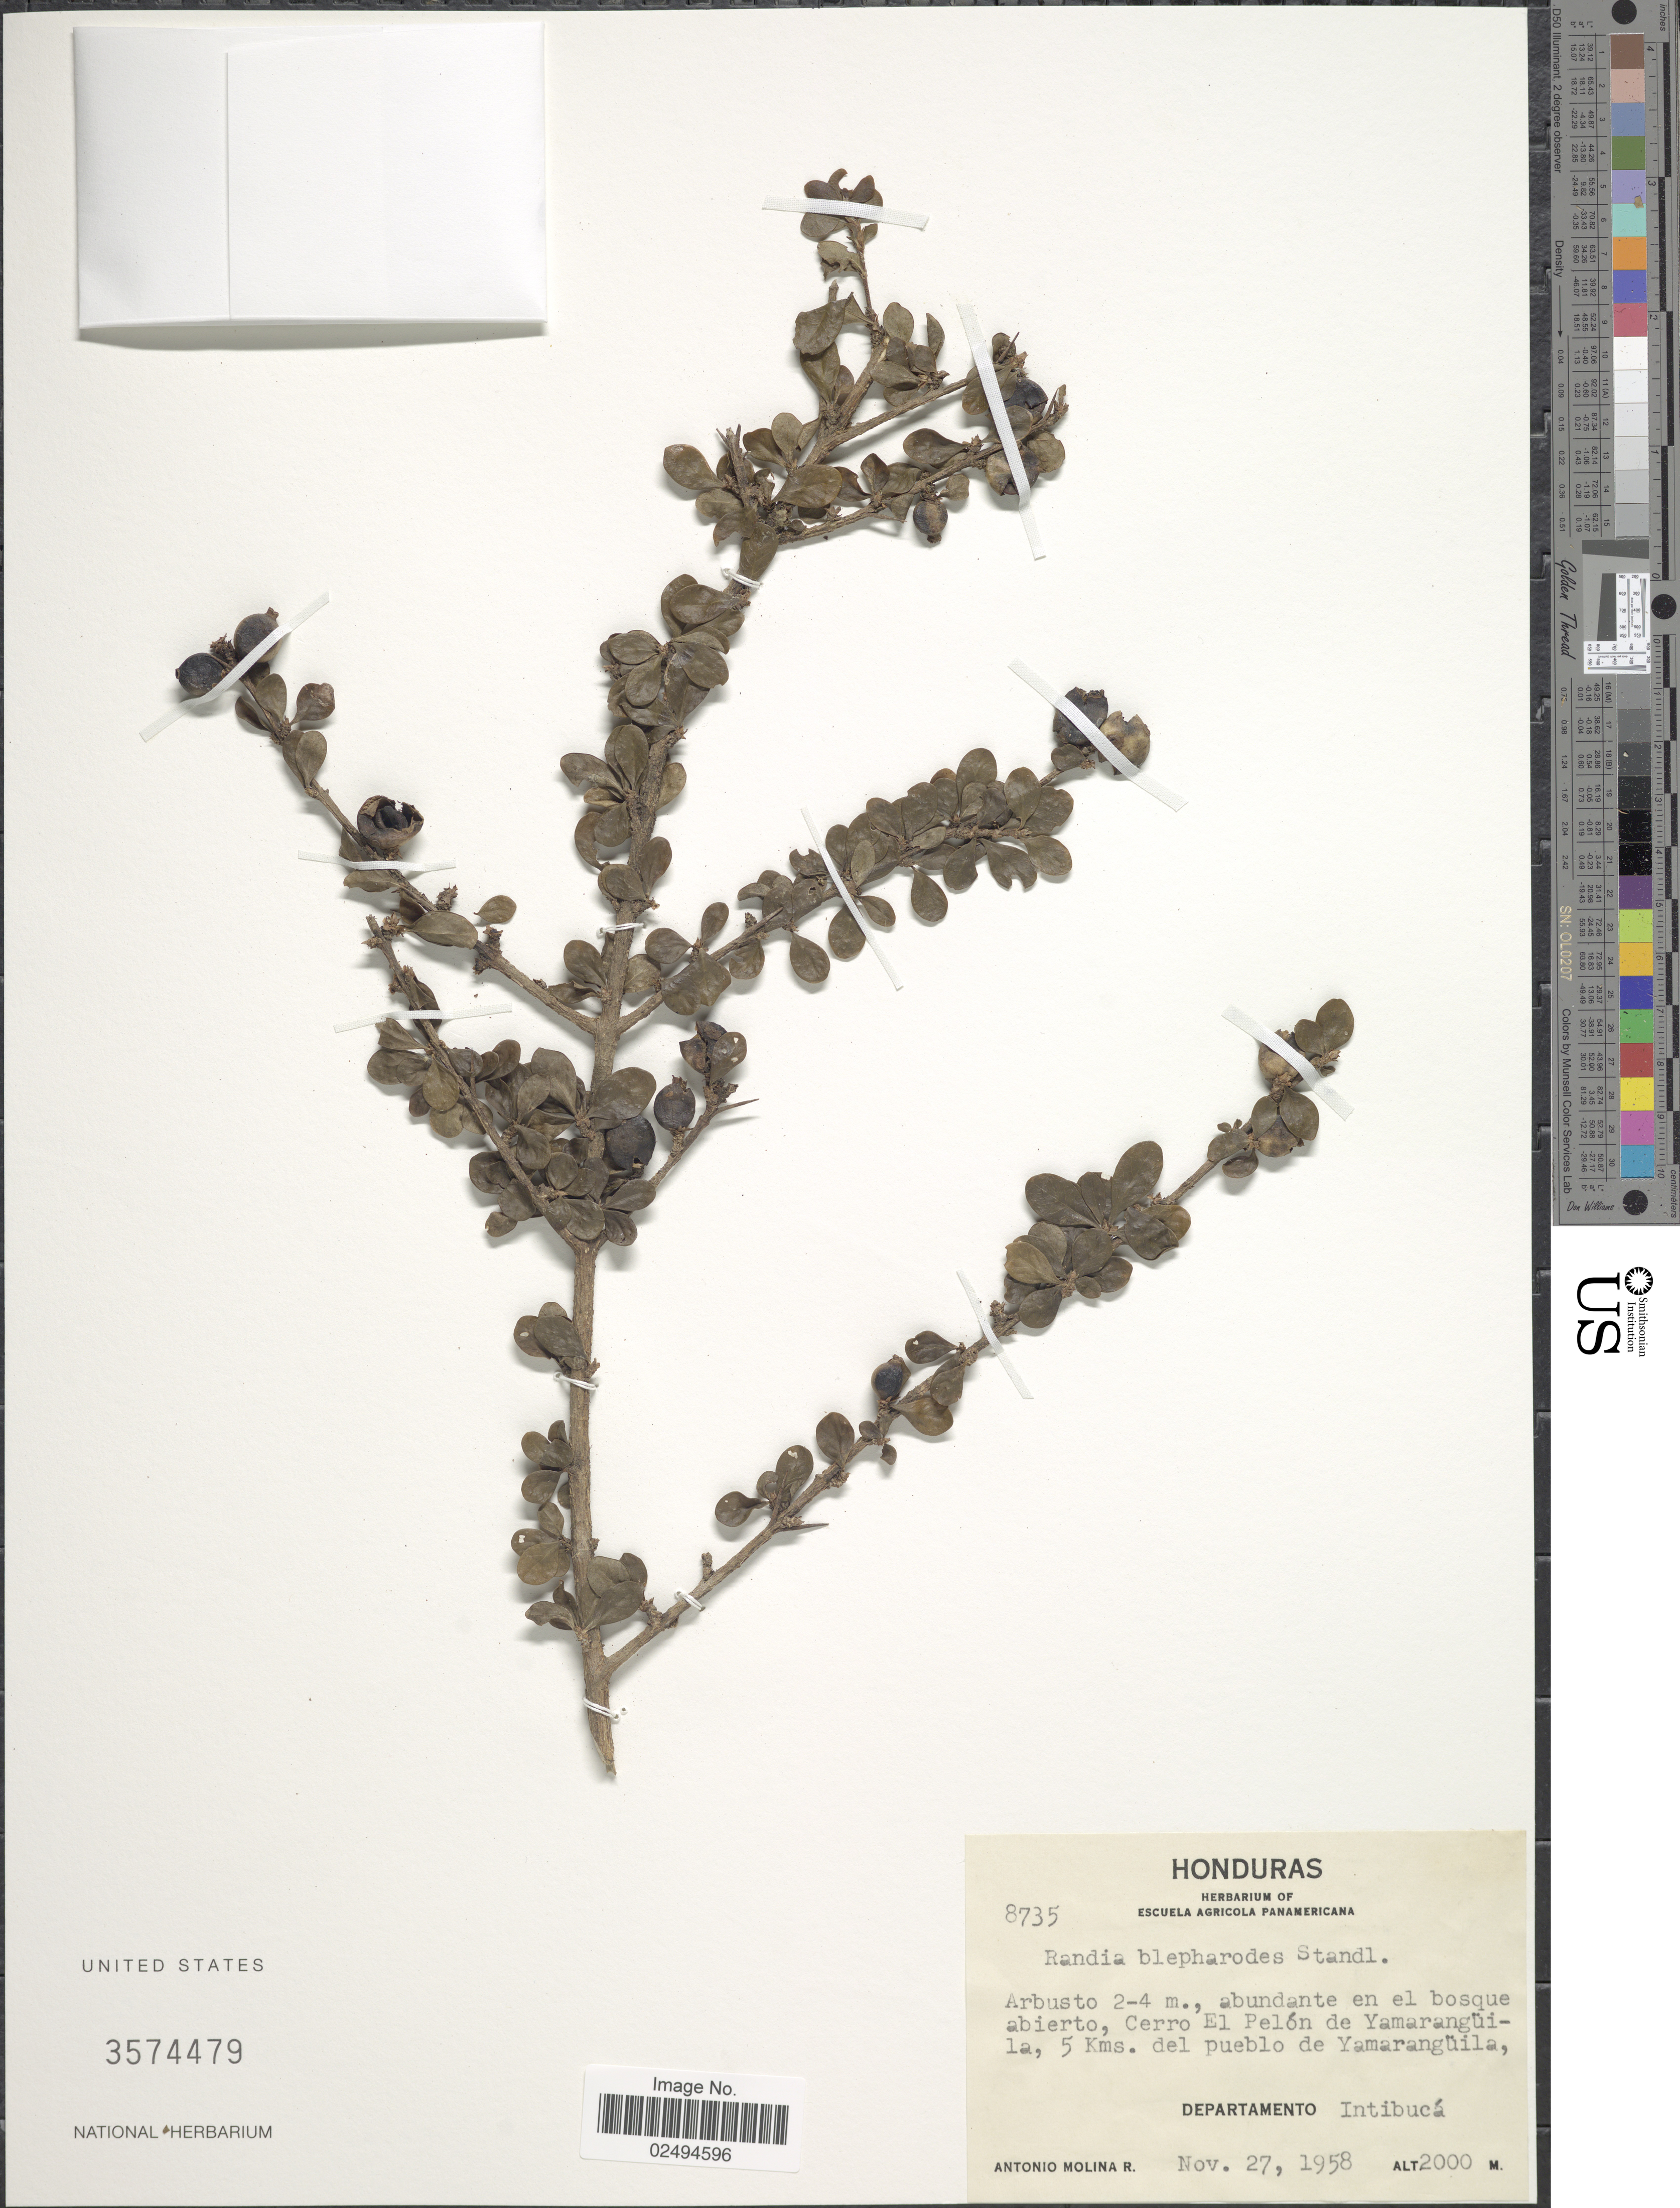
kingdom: Plantae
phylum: Tracheophyta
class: Magnoliopsida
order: Gentianales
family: Rubiaceae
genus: Randia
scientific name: Randia blepharophylla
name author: Standl.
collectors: A. Molina R.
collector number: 8735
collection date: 1958-11-27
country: Honduras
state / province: Intibuca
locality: Cerro El Pelon de Yamaranguila, 5 Kms. del pueblo de Yamaranguila, Departamento Intibuca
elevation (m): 2000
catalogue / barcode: US 3574479